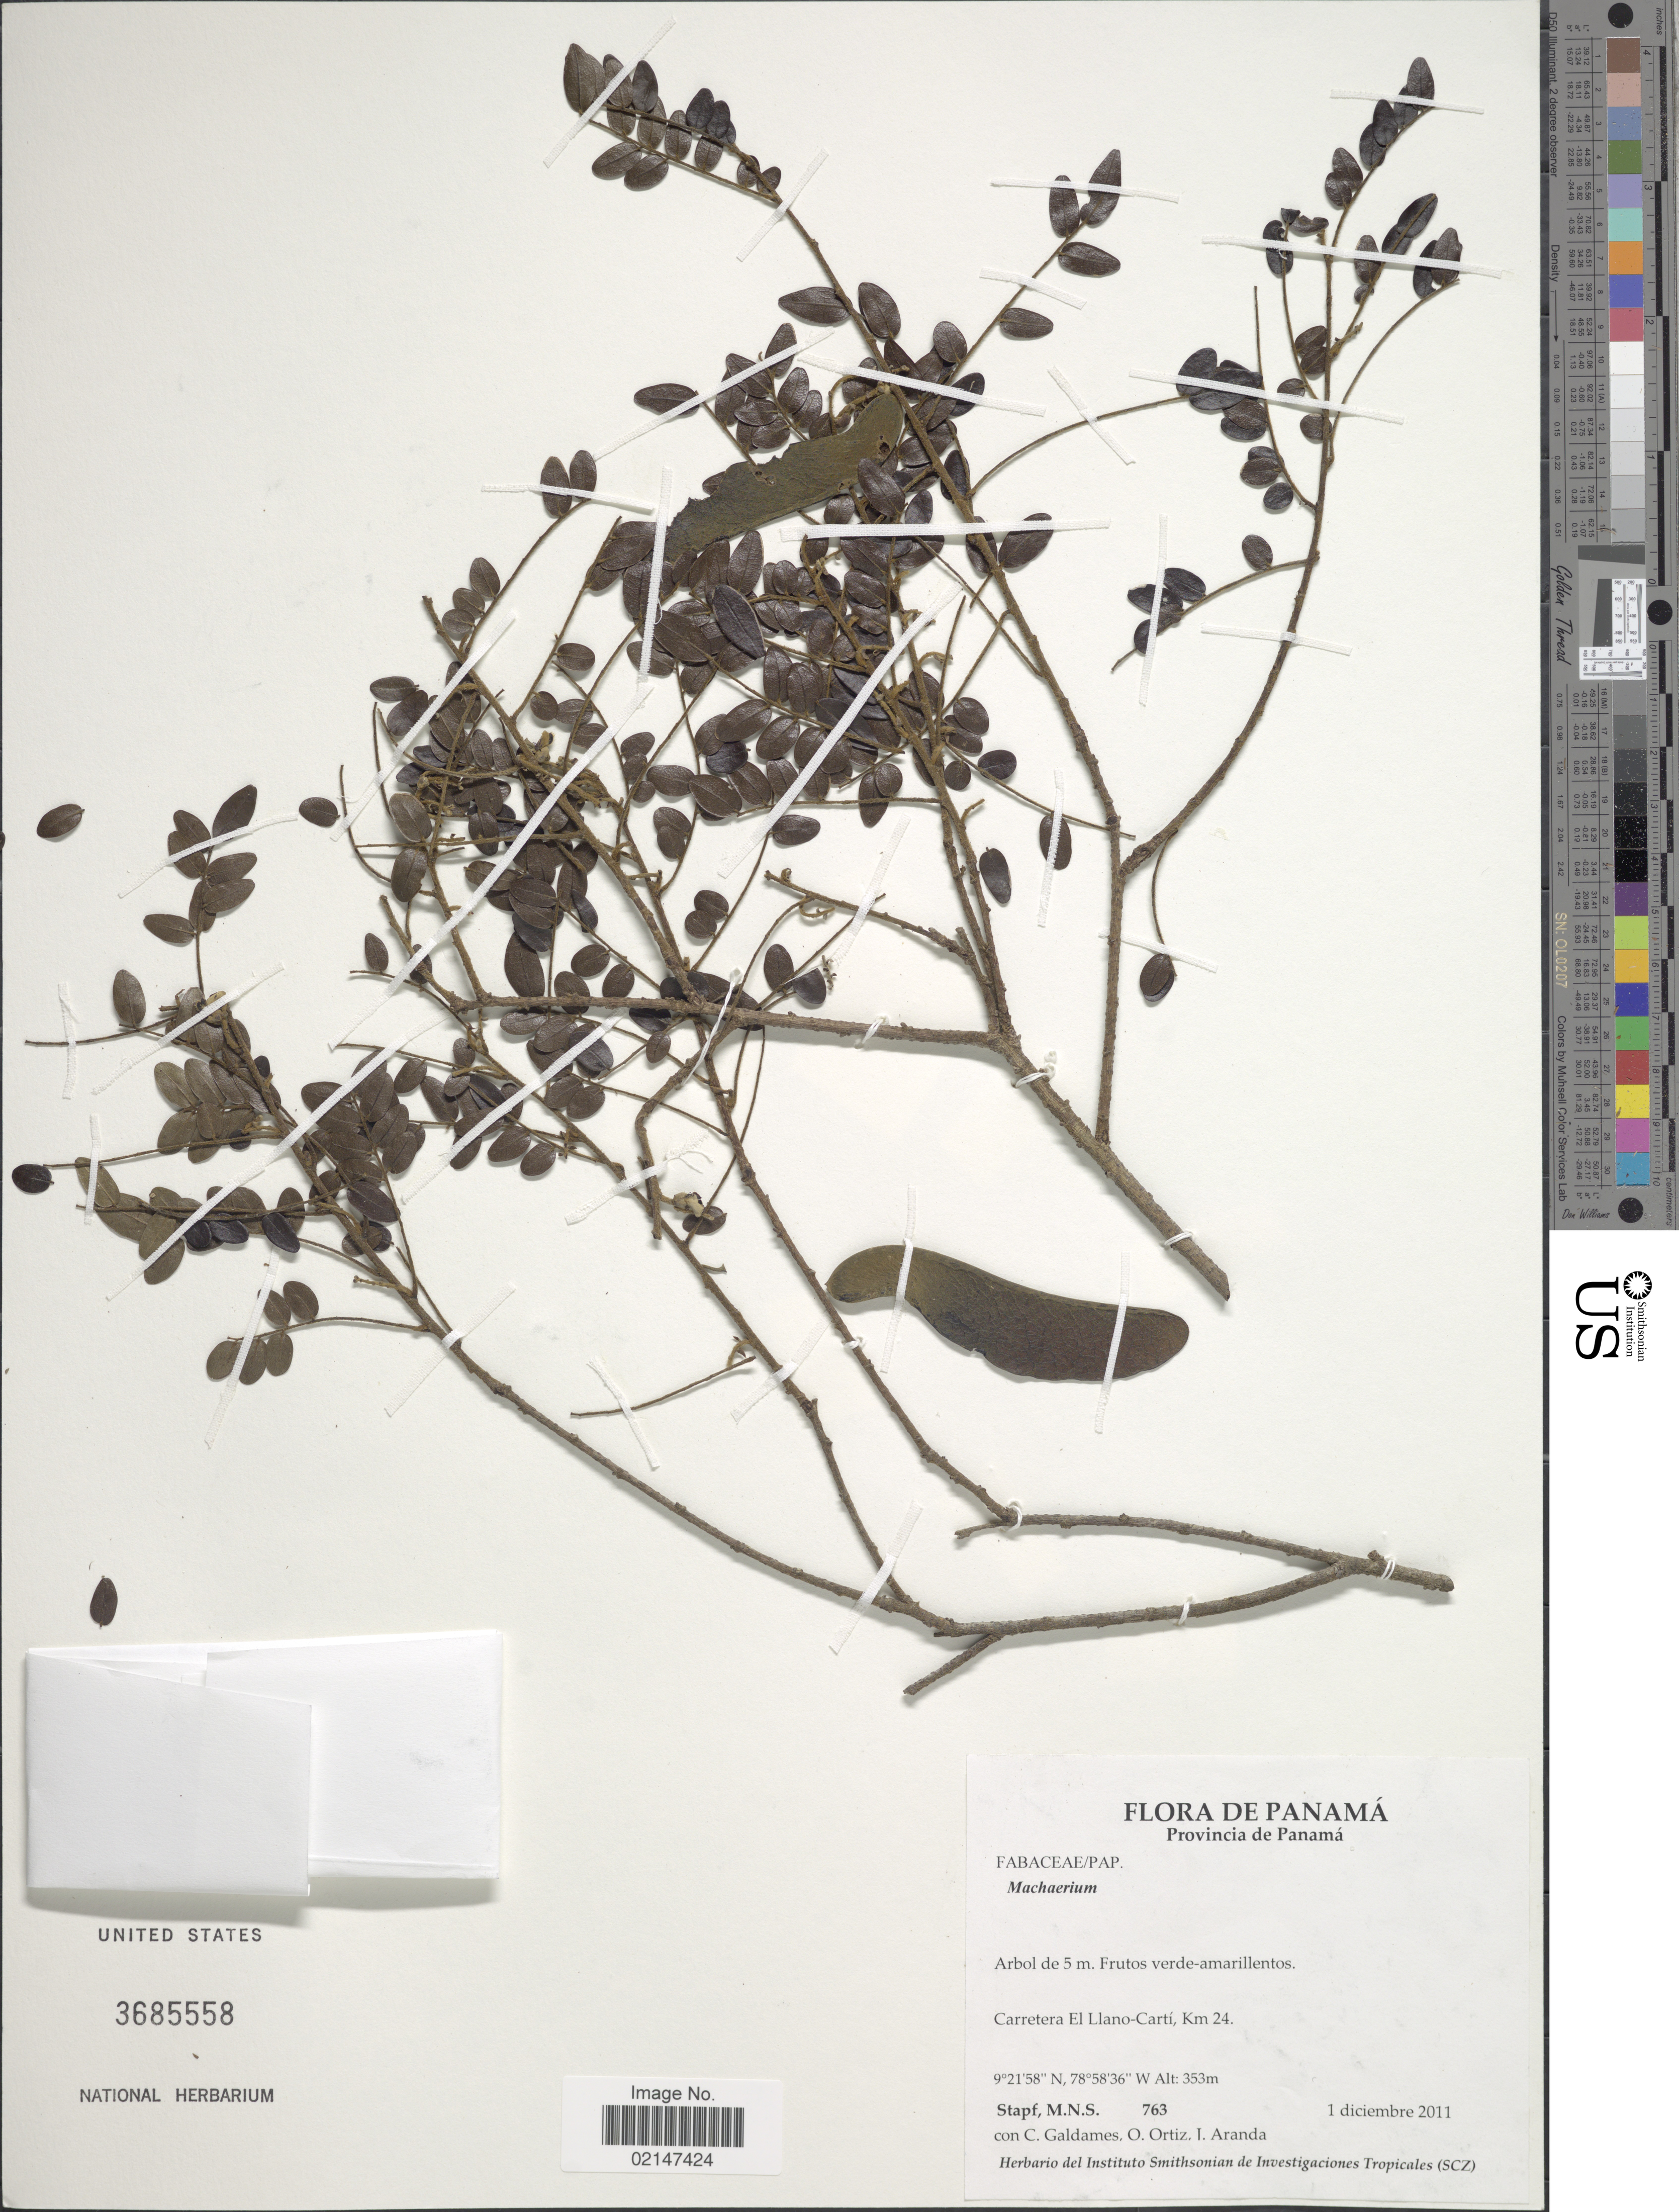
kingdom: Plantae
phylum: Tracheophyta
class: Magnoliopsida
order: Fabales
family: Fabaceae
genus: Machaerium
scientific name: Machaerium sp.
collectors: M. Stapf, C. Galdames, O. O. Ortiz & I. Aranda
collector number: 763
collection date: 2011-12-01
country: Panama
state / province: Panamá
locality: Provincia de Panama. Carretera El Llano-Carti, Km 24.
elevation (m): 353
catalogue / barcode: US 3685558